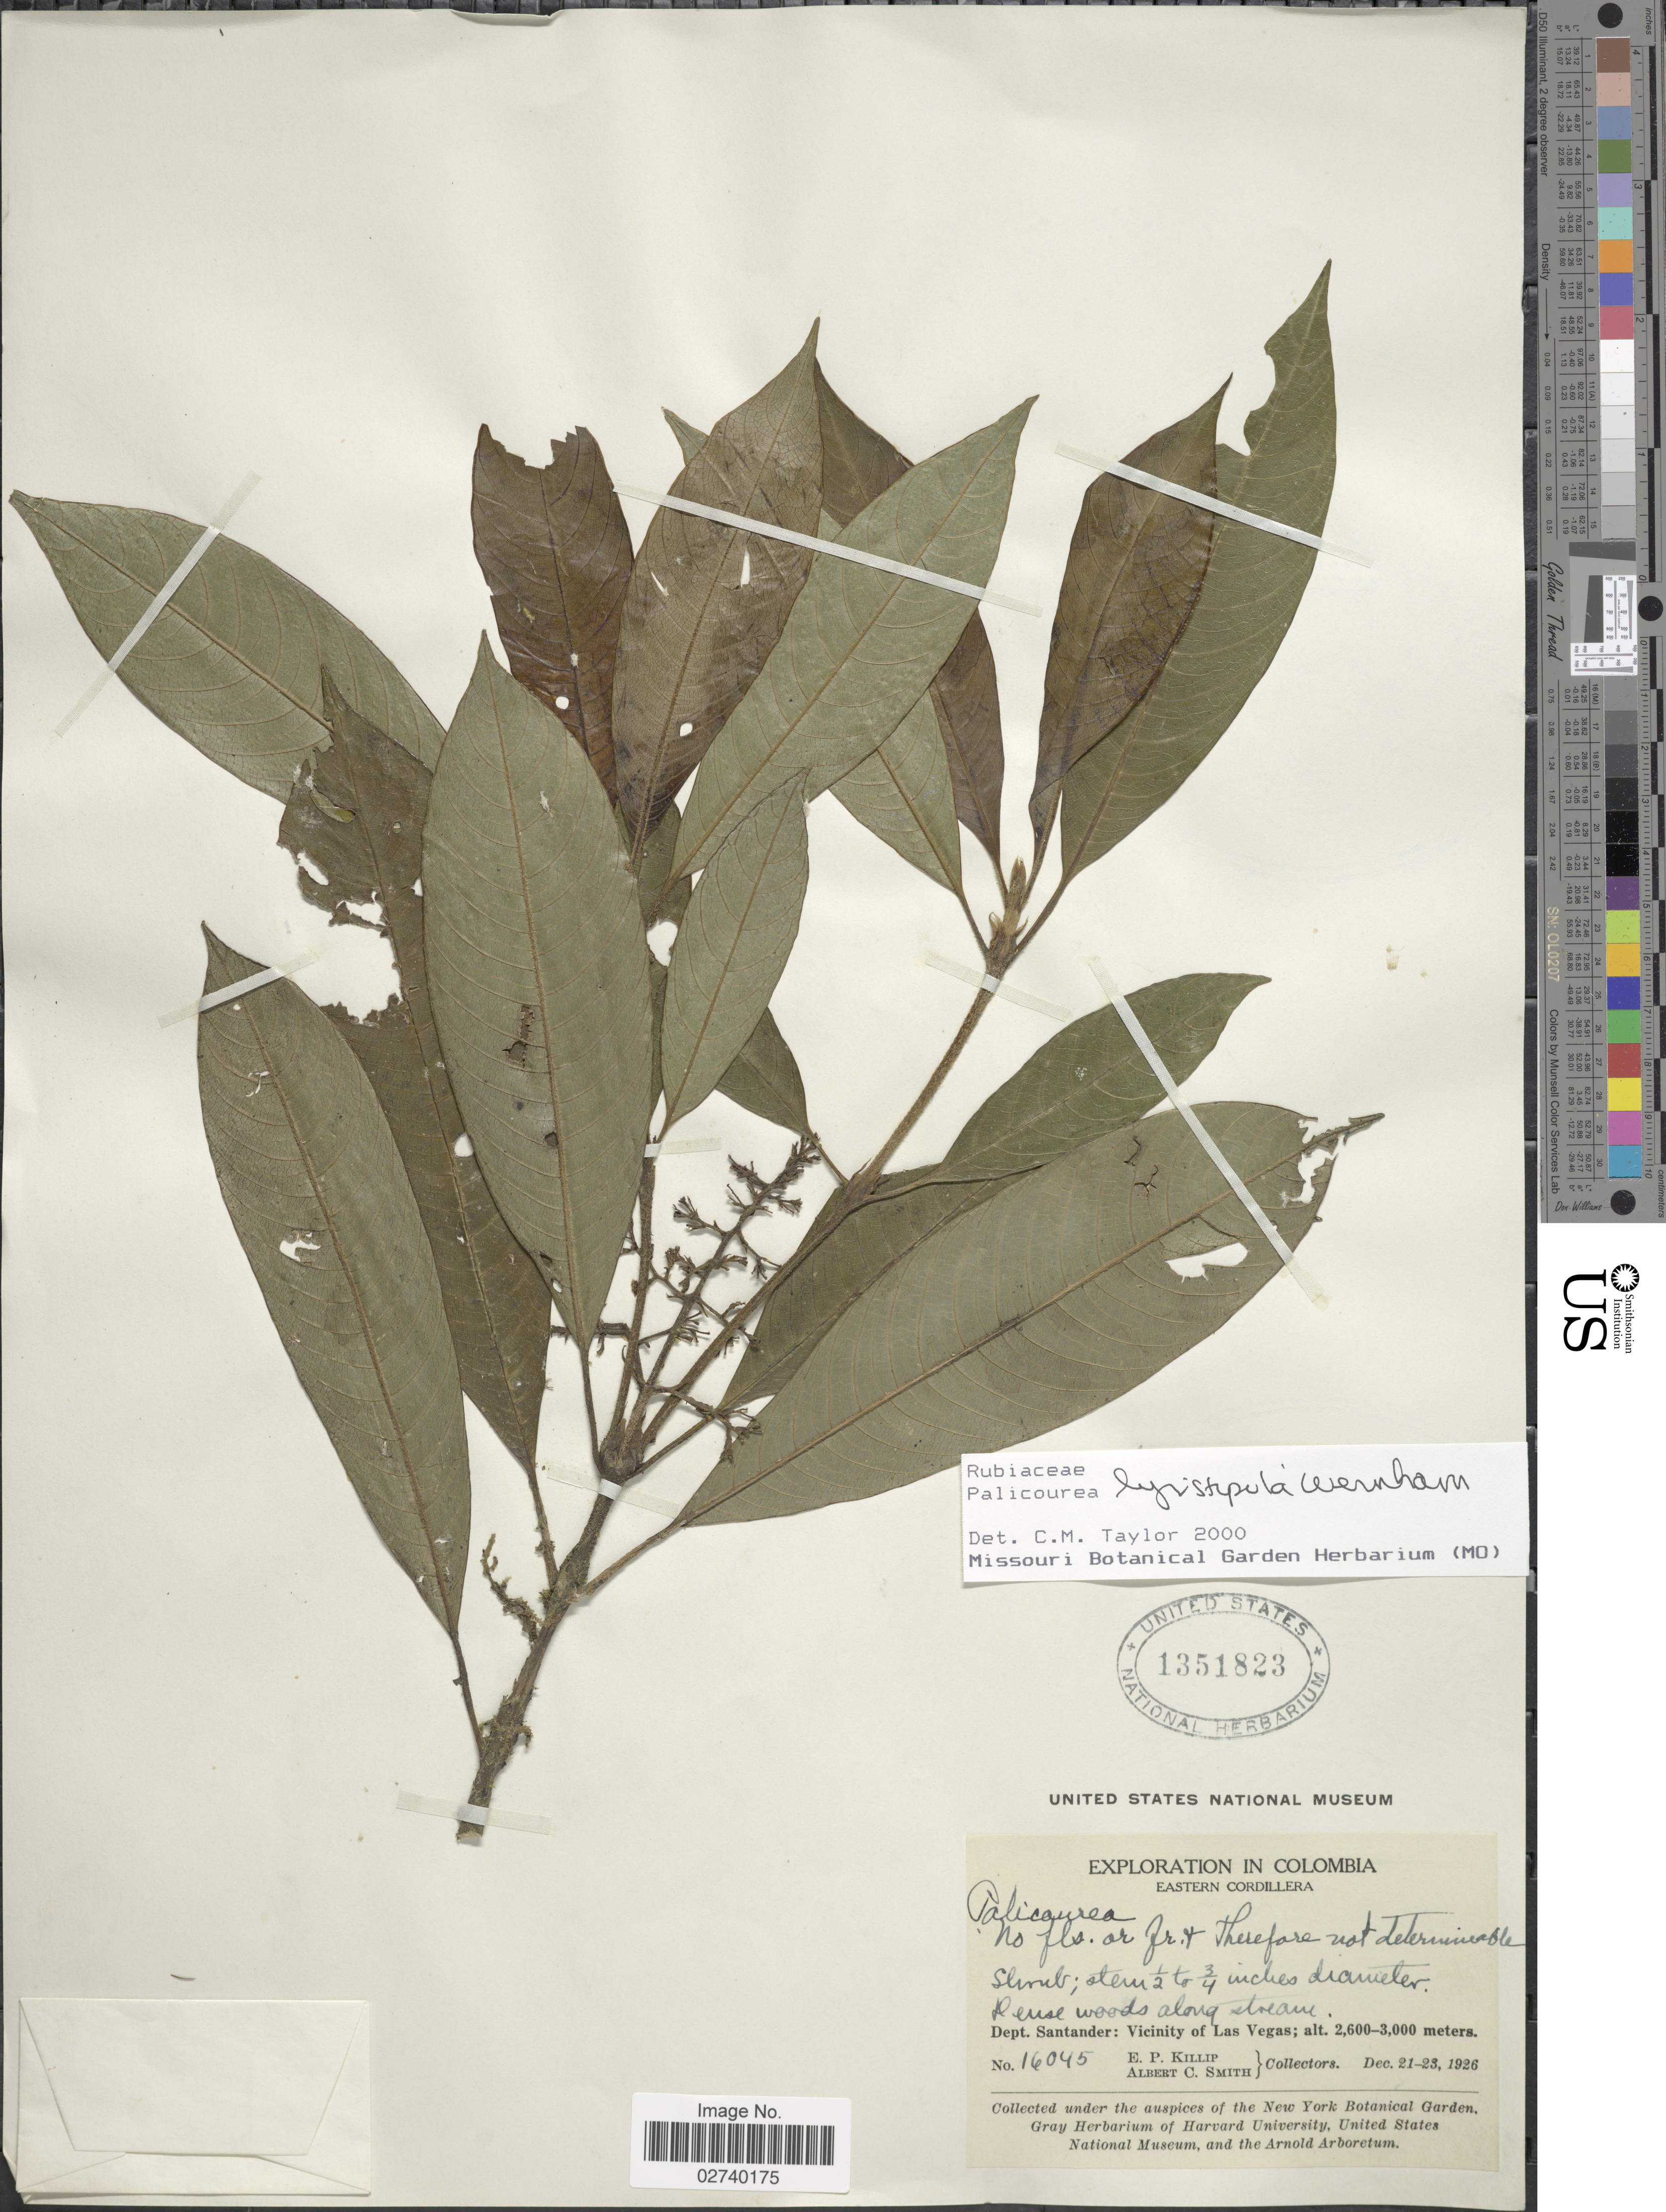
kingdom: Plantae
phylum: Tracheophyta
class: Magnoliopsida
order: Gentianales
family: Rubiaceae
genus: Palicourea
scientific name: Palicourea lyristipula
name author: Wernham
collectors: E. P. Killip & A. C. Smith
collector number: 16045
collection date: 1926-12-21/1926-12-23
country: Colombia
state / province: Santander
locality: Eastern Cordillera, Vicinity of Las Vegas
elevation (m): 2600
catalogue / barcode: US 1351823